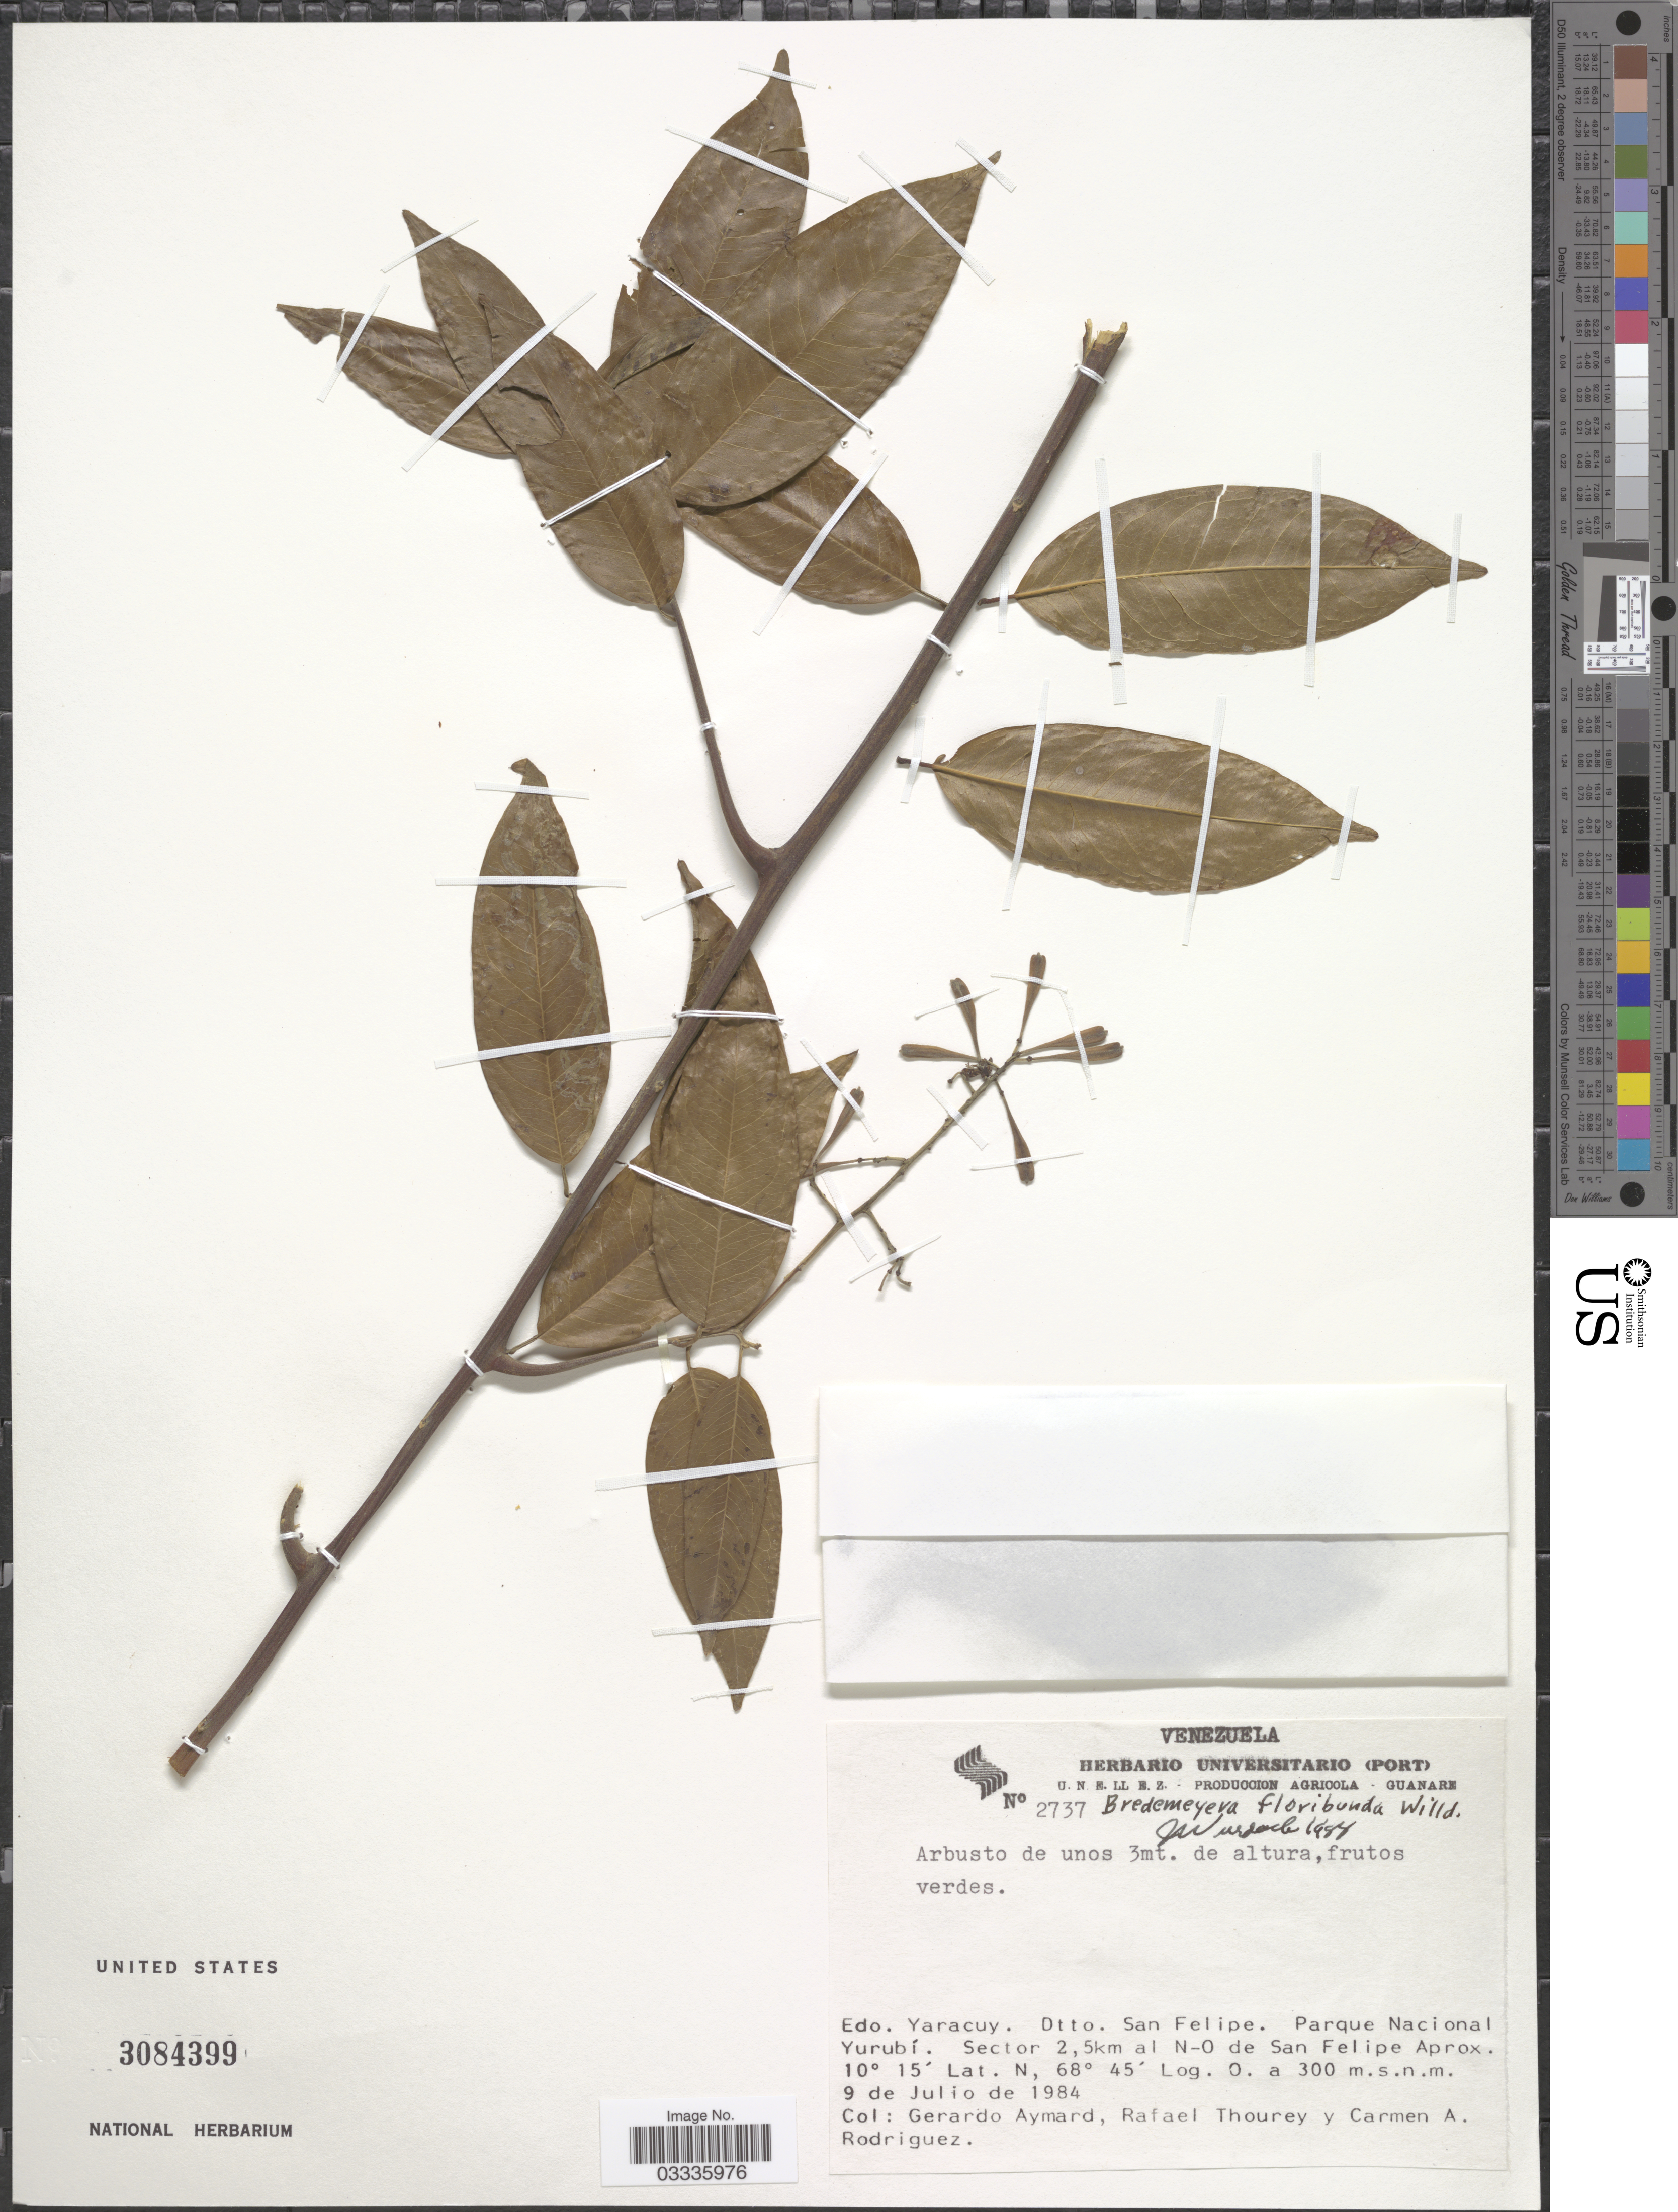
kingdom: Plantae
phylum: Tracheophyta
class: Magnoliopsida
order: Fabales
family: Polygalaceae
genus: Bredemeyera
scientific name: Bredemeyera floribunda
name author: Willd.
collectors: G. A. Aymard, R. Thourey & C. Rodriguez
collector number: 2737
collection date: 1984-07-09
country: Venezuela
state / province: Yaracuy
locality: Dtto. San Felipe. Parque Nacional Yurubí. Sector 2,5km al N-O de San Felipe.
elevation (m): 300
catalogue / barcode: US 3084399